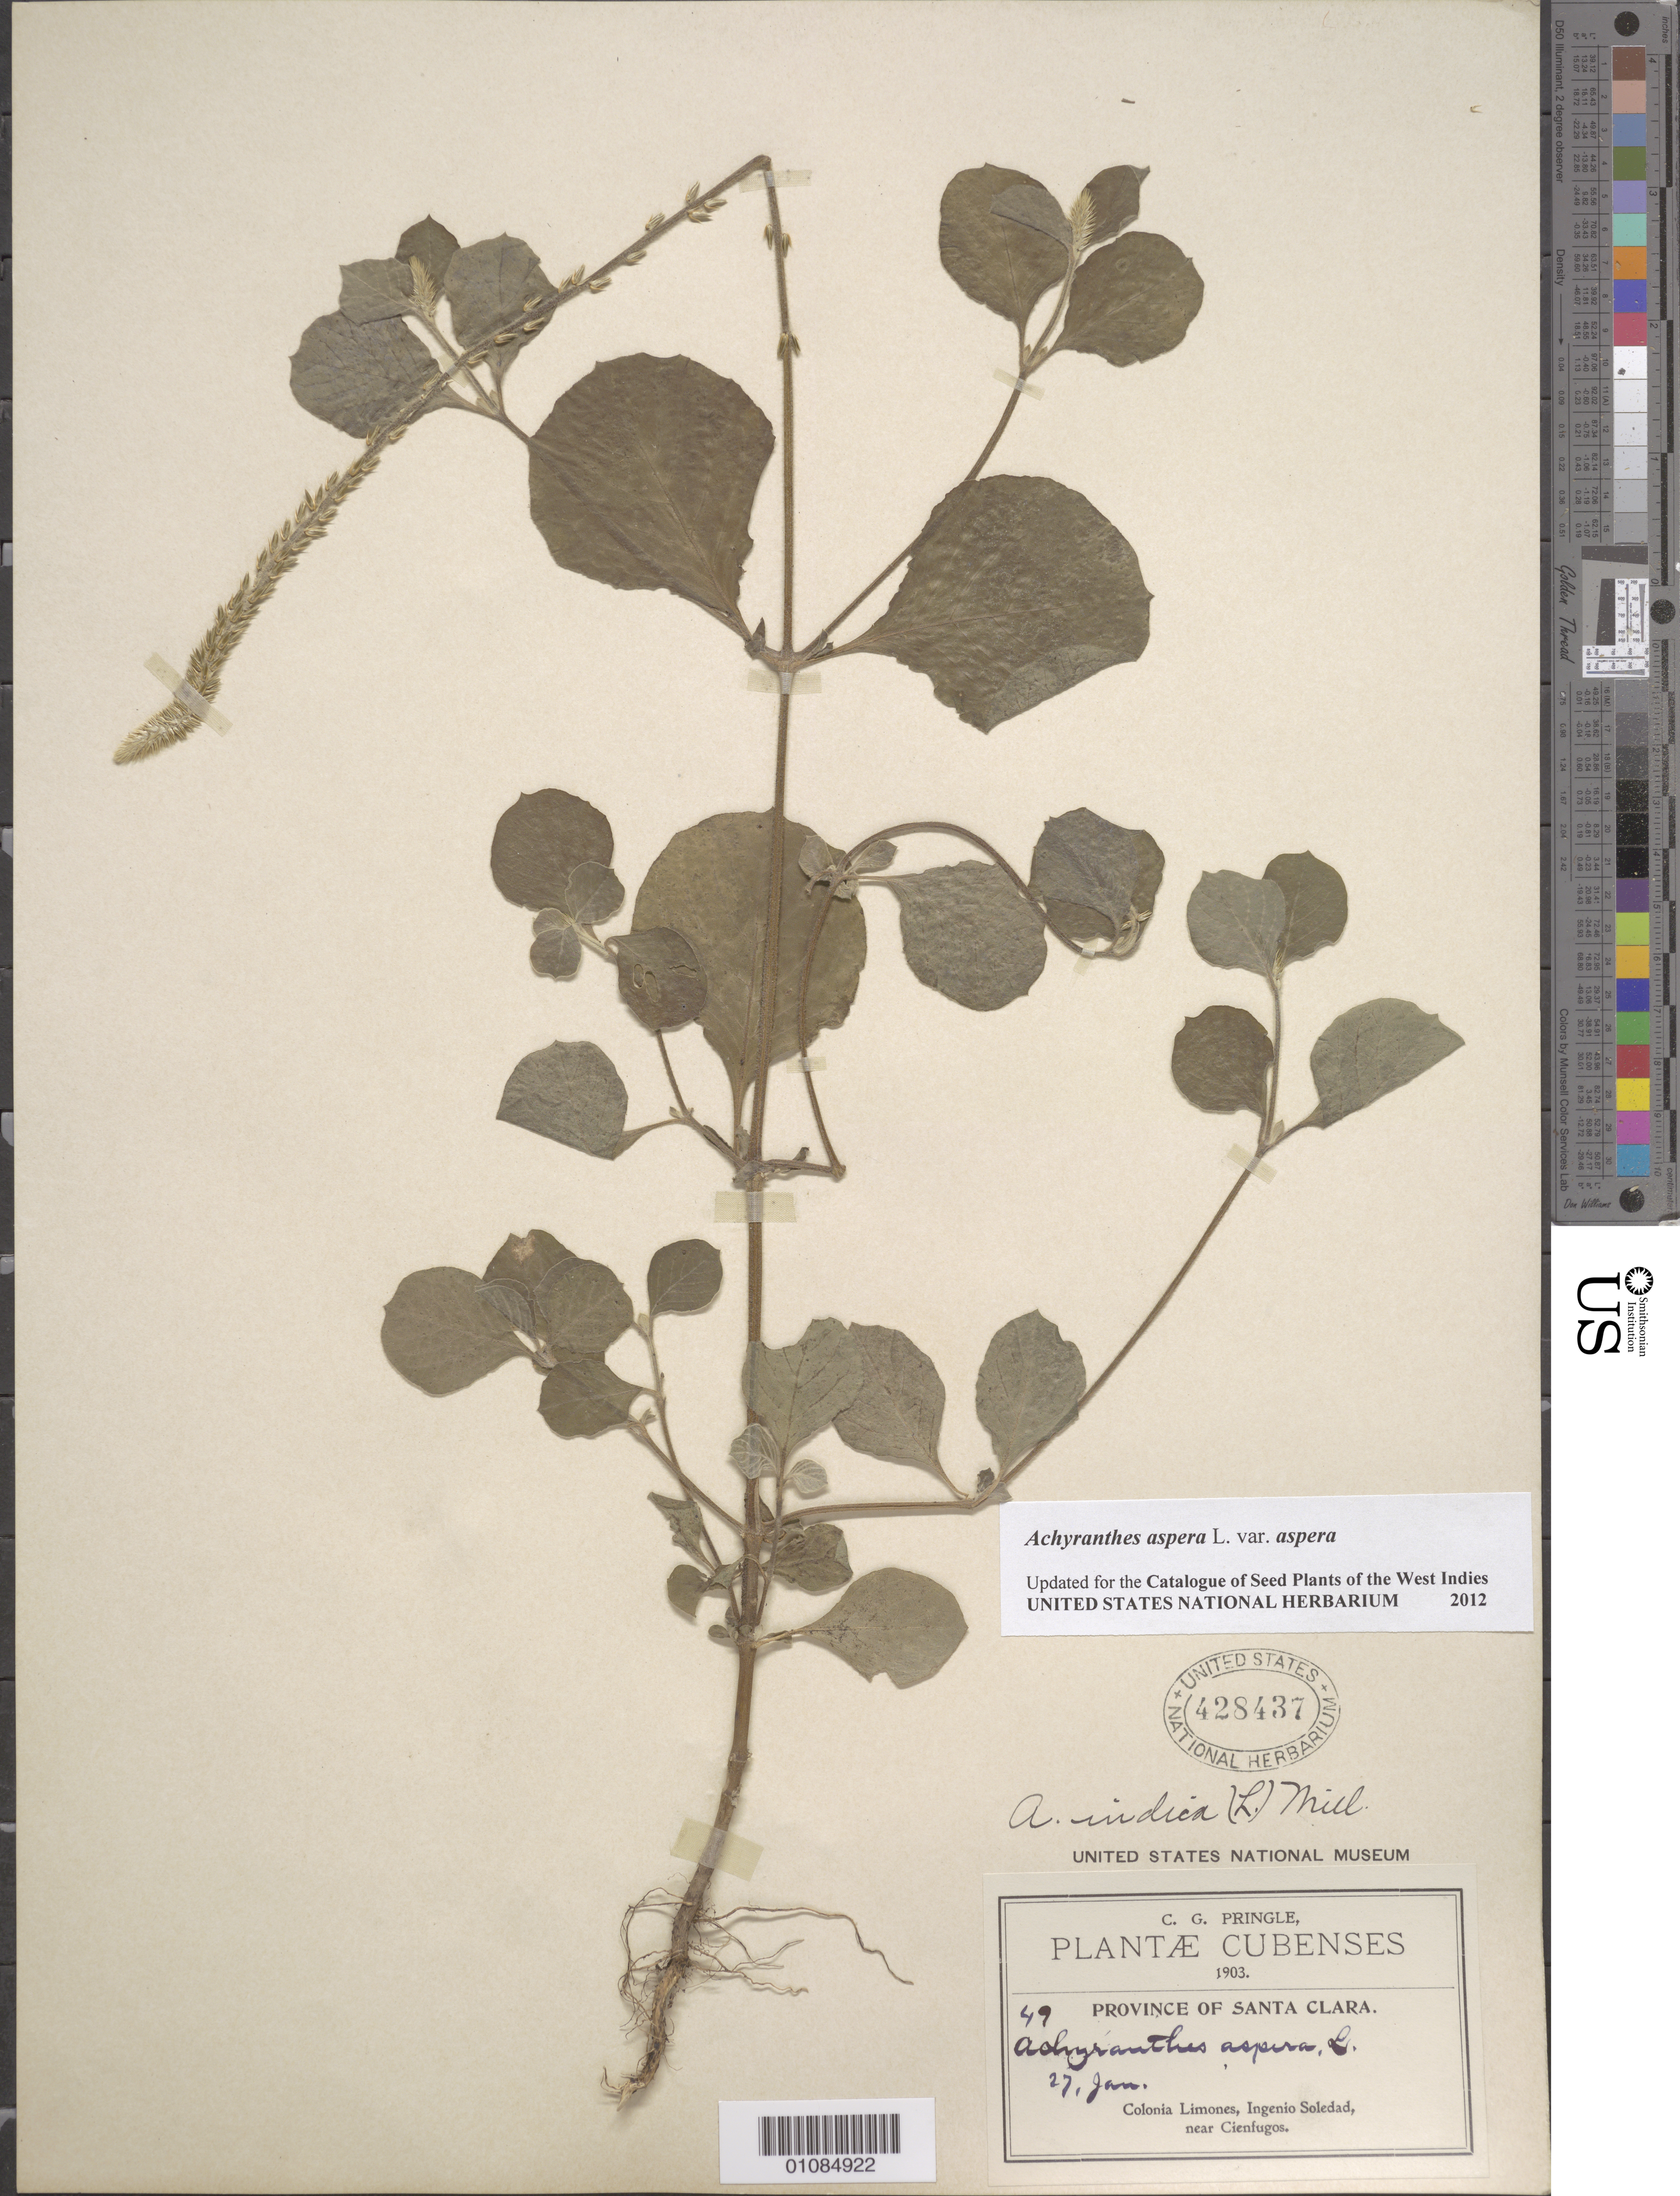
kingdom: Plantae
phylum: Tracheophyta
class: Magnoliopsida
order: Caryophyllales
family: Amaranthaceae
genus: Achyranthes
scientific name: Achyranthes aspera var. aspera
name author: L.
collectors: C. G. Pringle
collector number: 49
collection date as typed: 27 Jan 1903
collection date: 1903-01-27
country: Cuba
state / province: Cienfuegos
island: Cuba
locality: Near Cienfugos, Ingenio Soledad, Colonia Limones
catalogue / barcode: US 428437